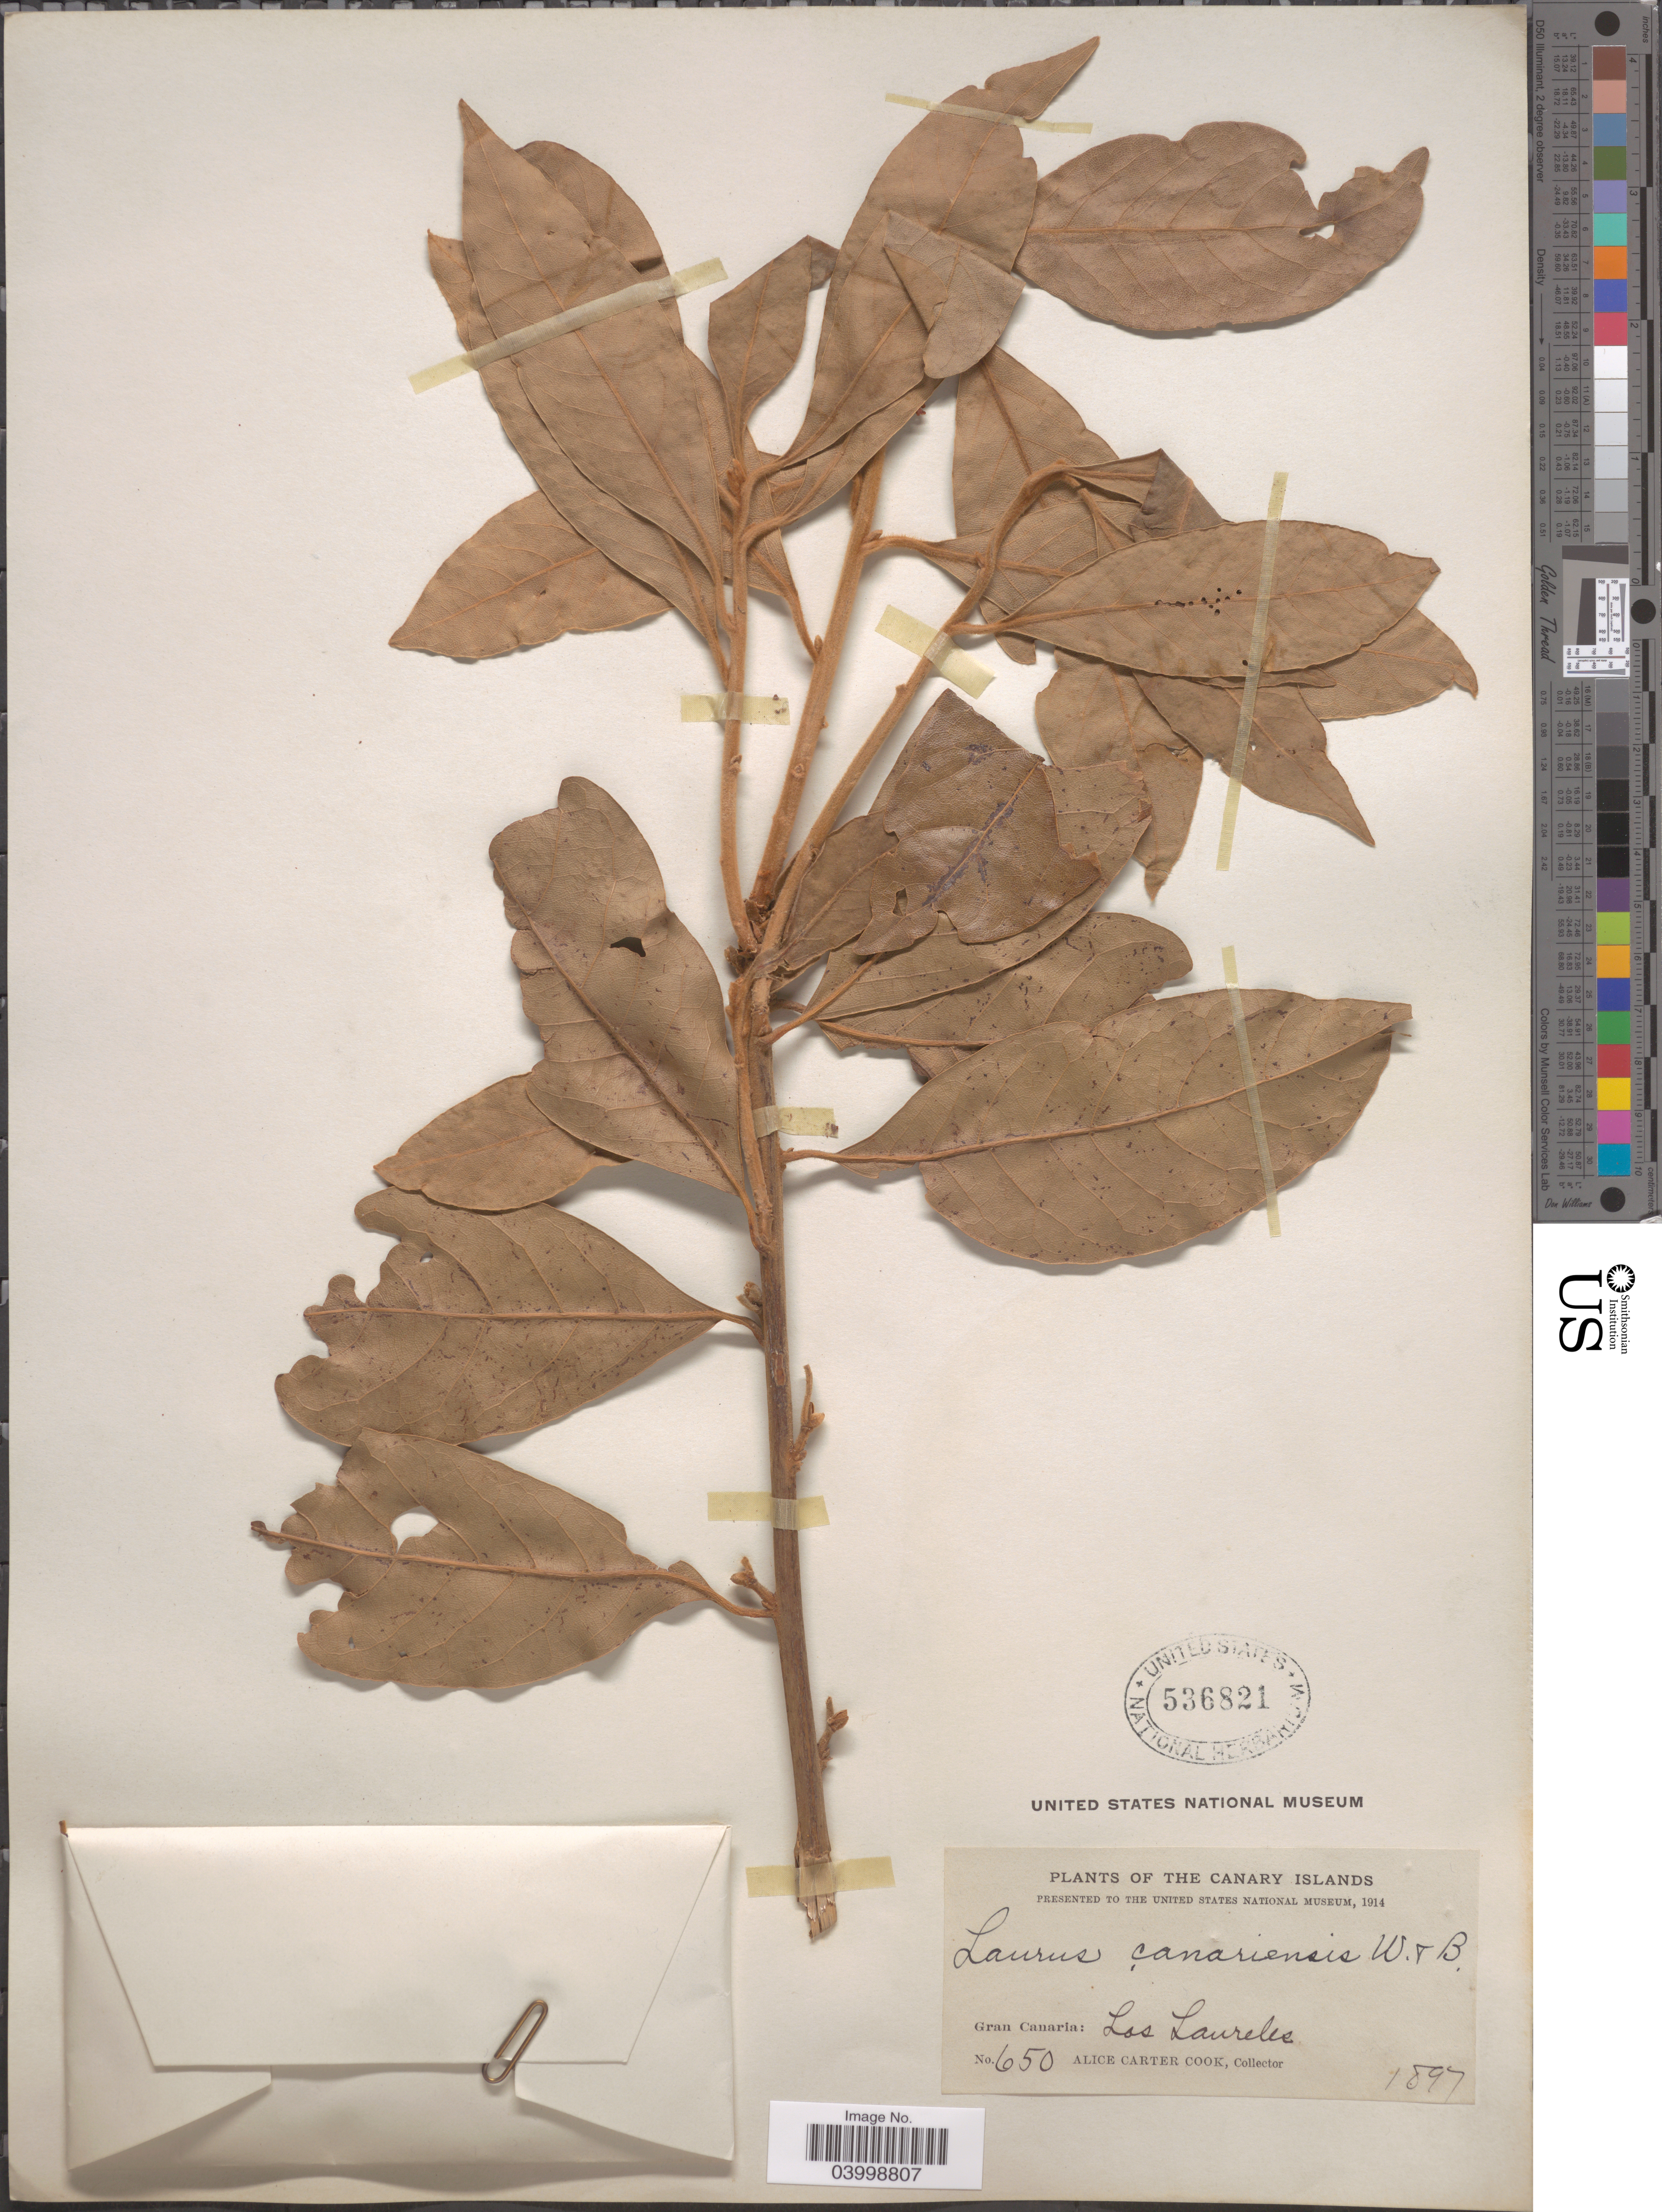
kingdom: Plantae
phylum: Tracheophyta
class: Magnoliopsida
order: Laurales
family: Lauraceae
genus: Laurus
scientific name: Laurus canariensis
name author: Willd.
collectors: Alice C. Cook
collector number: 650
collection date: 1897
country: Spain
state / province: Canarias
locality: Canary Islands. Gran Canaria: Los Laureles.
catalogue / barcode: US 536821